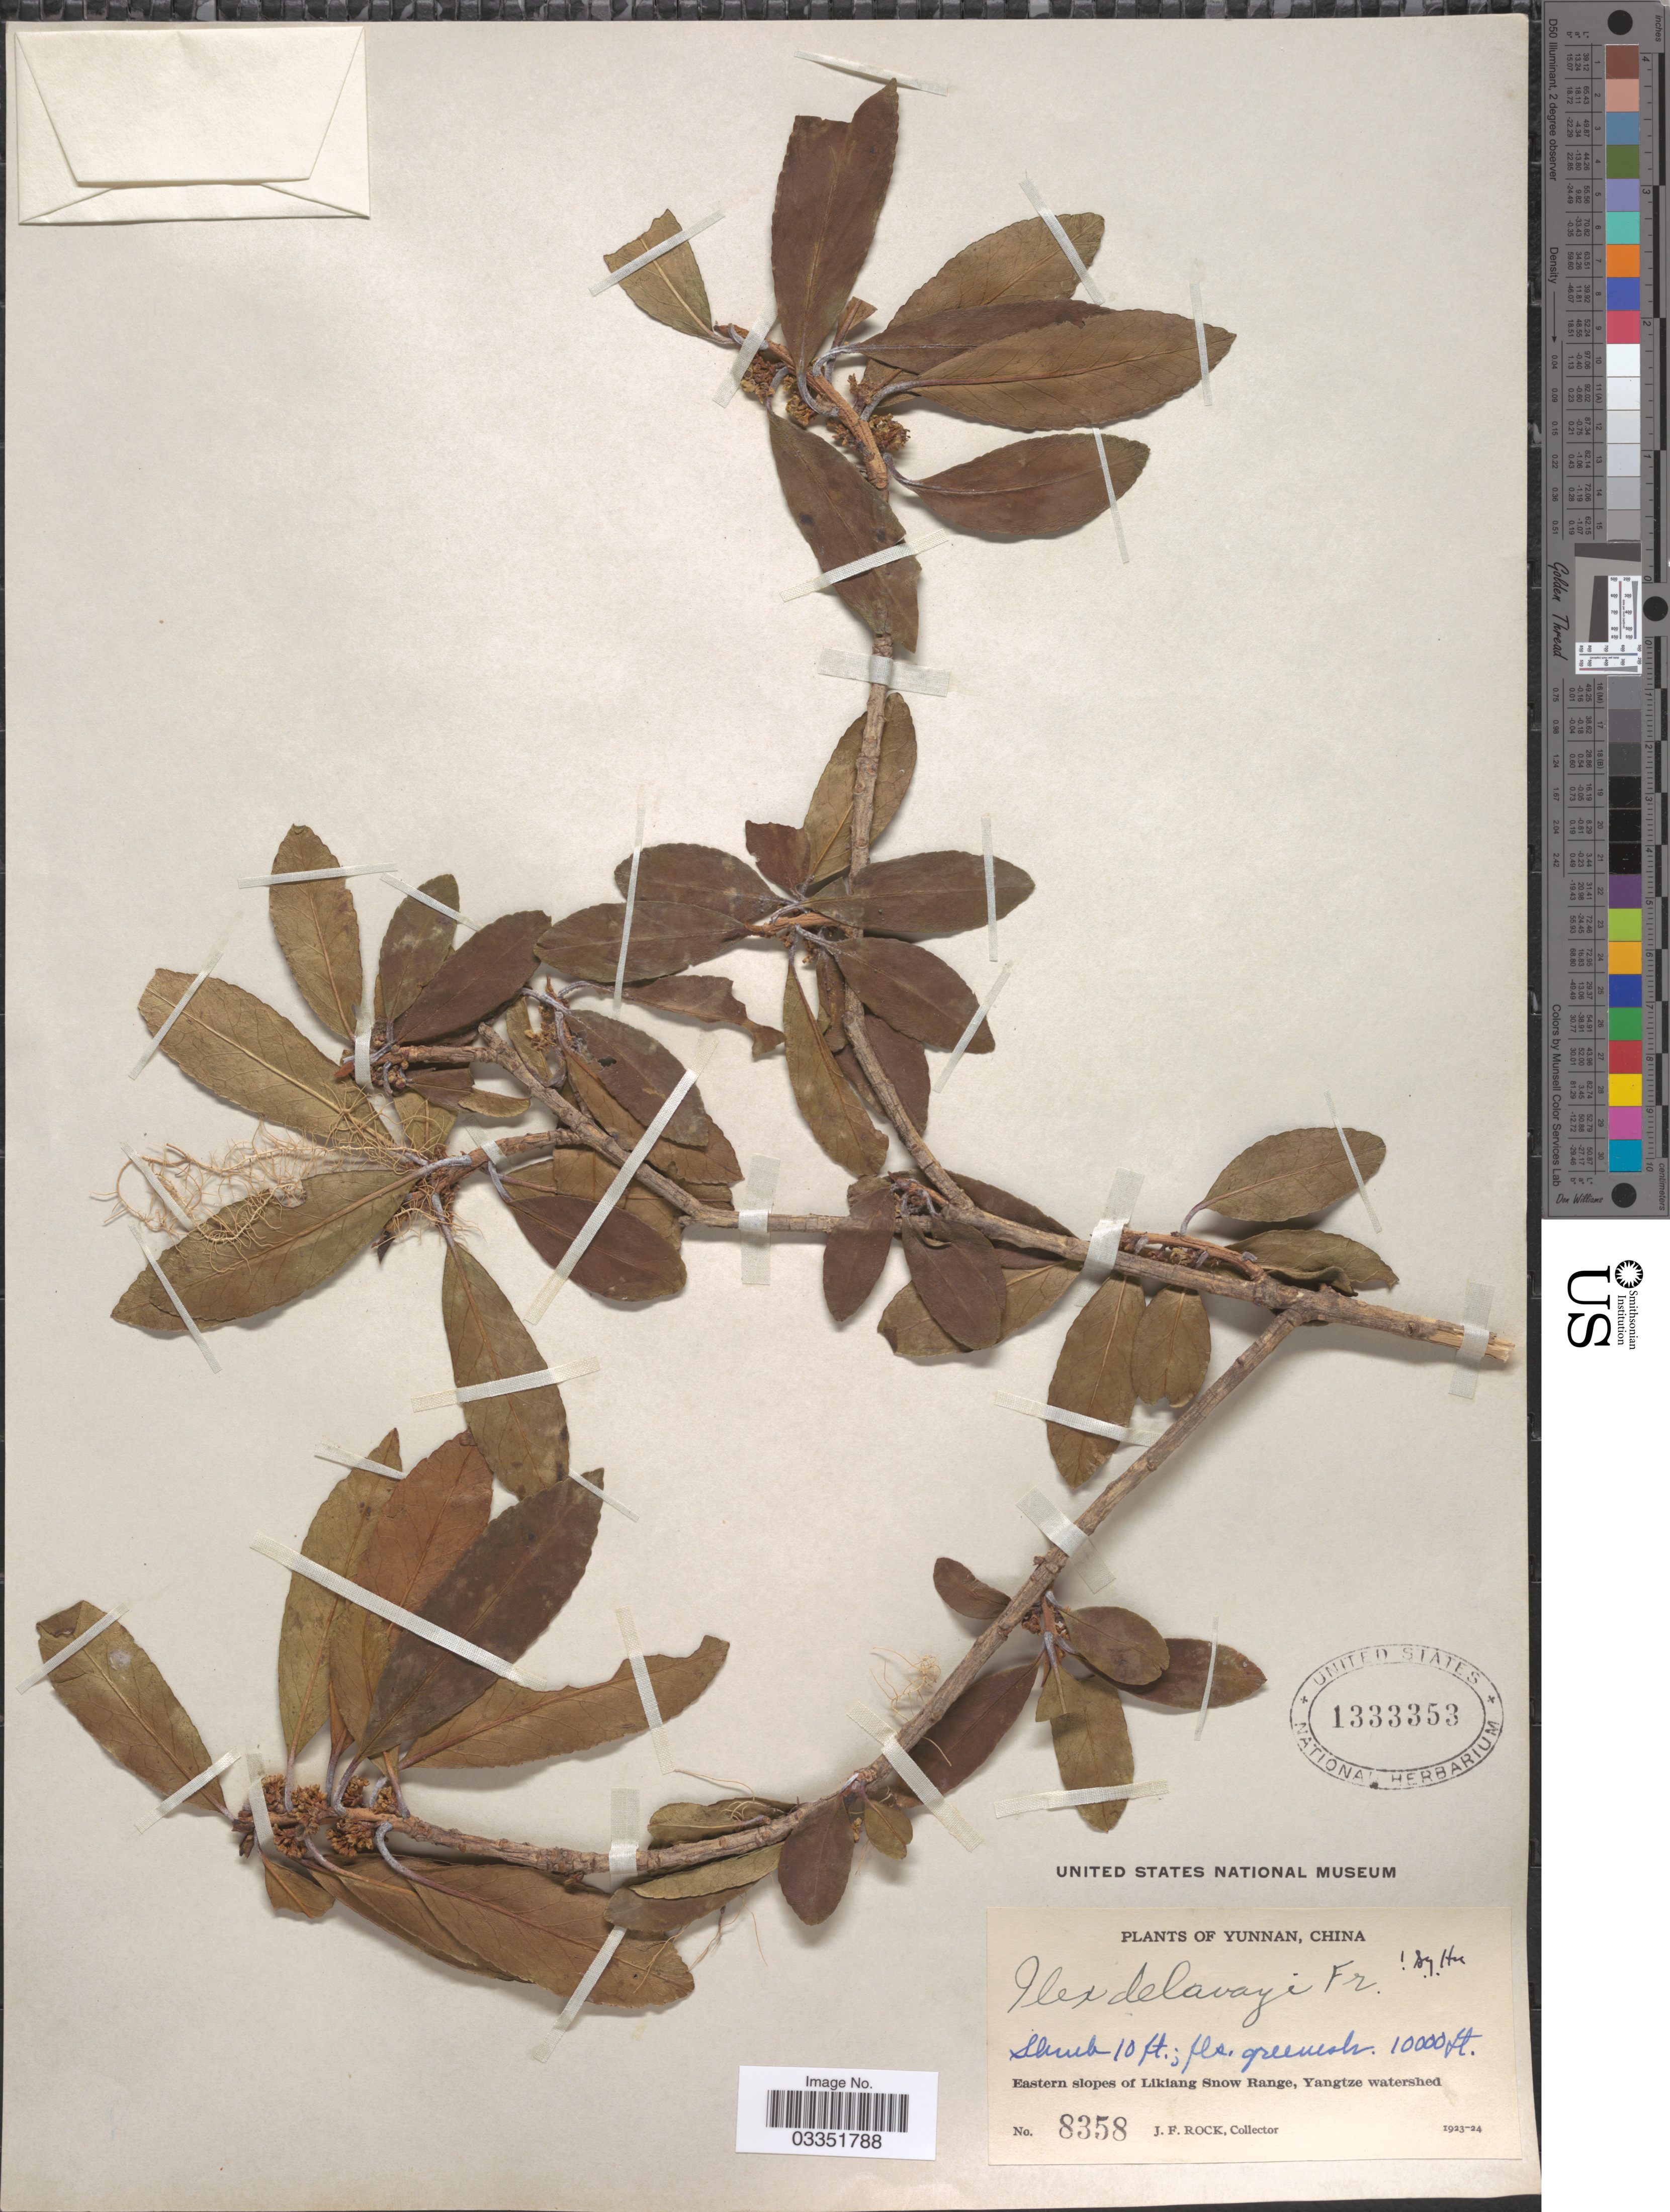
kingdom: Plantae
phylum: Tracheophyta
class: Magnoliopsida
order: Aquifoliales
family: Aquifoliaceae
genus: Ilex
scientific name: Ilex delavayi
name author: Franch.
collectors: J. Rock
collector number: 8358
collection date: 1923/1924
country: China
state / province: Yunnan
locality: Eastern slopes of Likiang Snow Range, Yangtze watershed.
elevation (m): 3048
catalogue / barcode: US 1333353